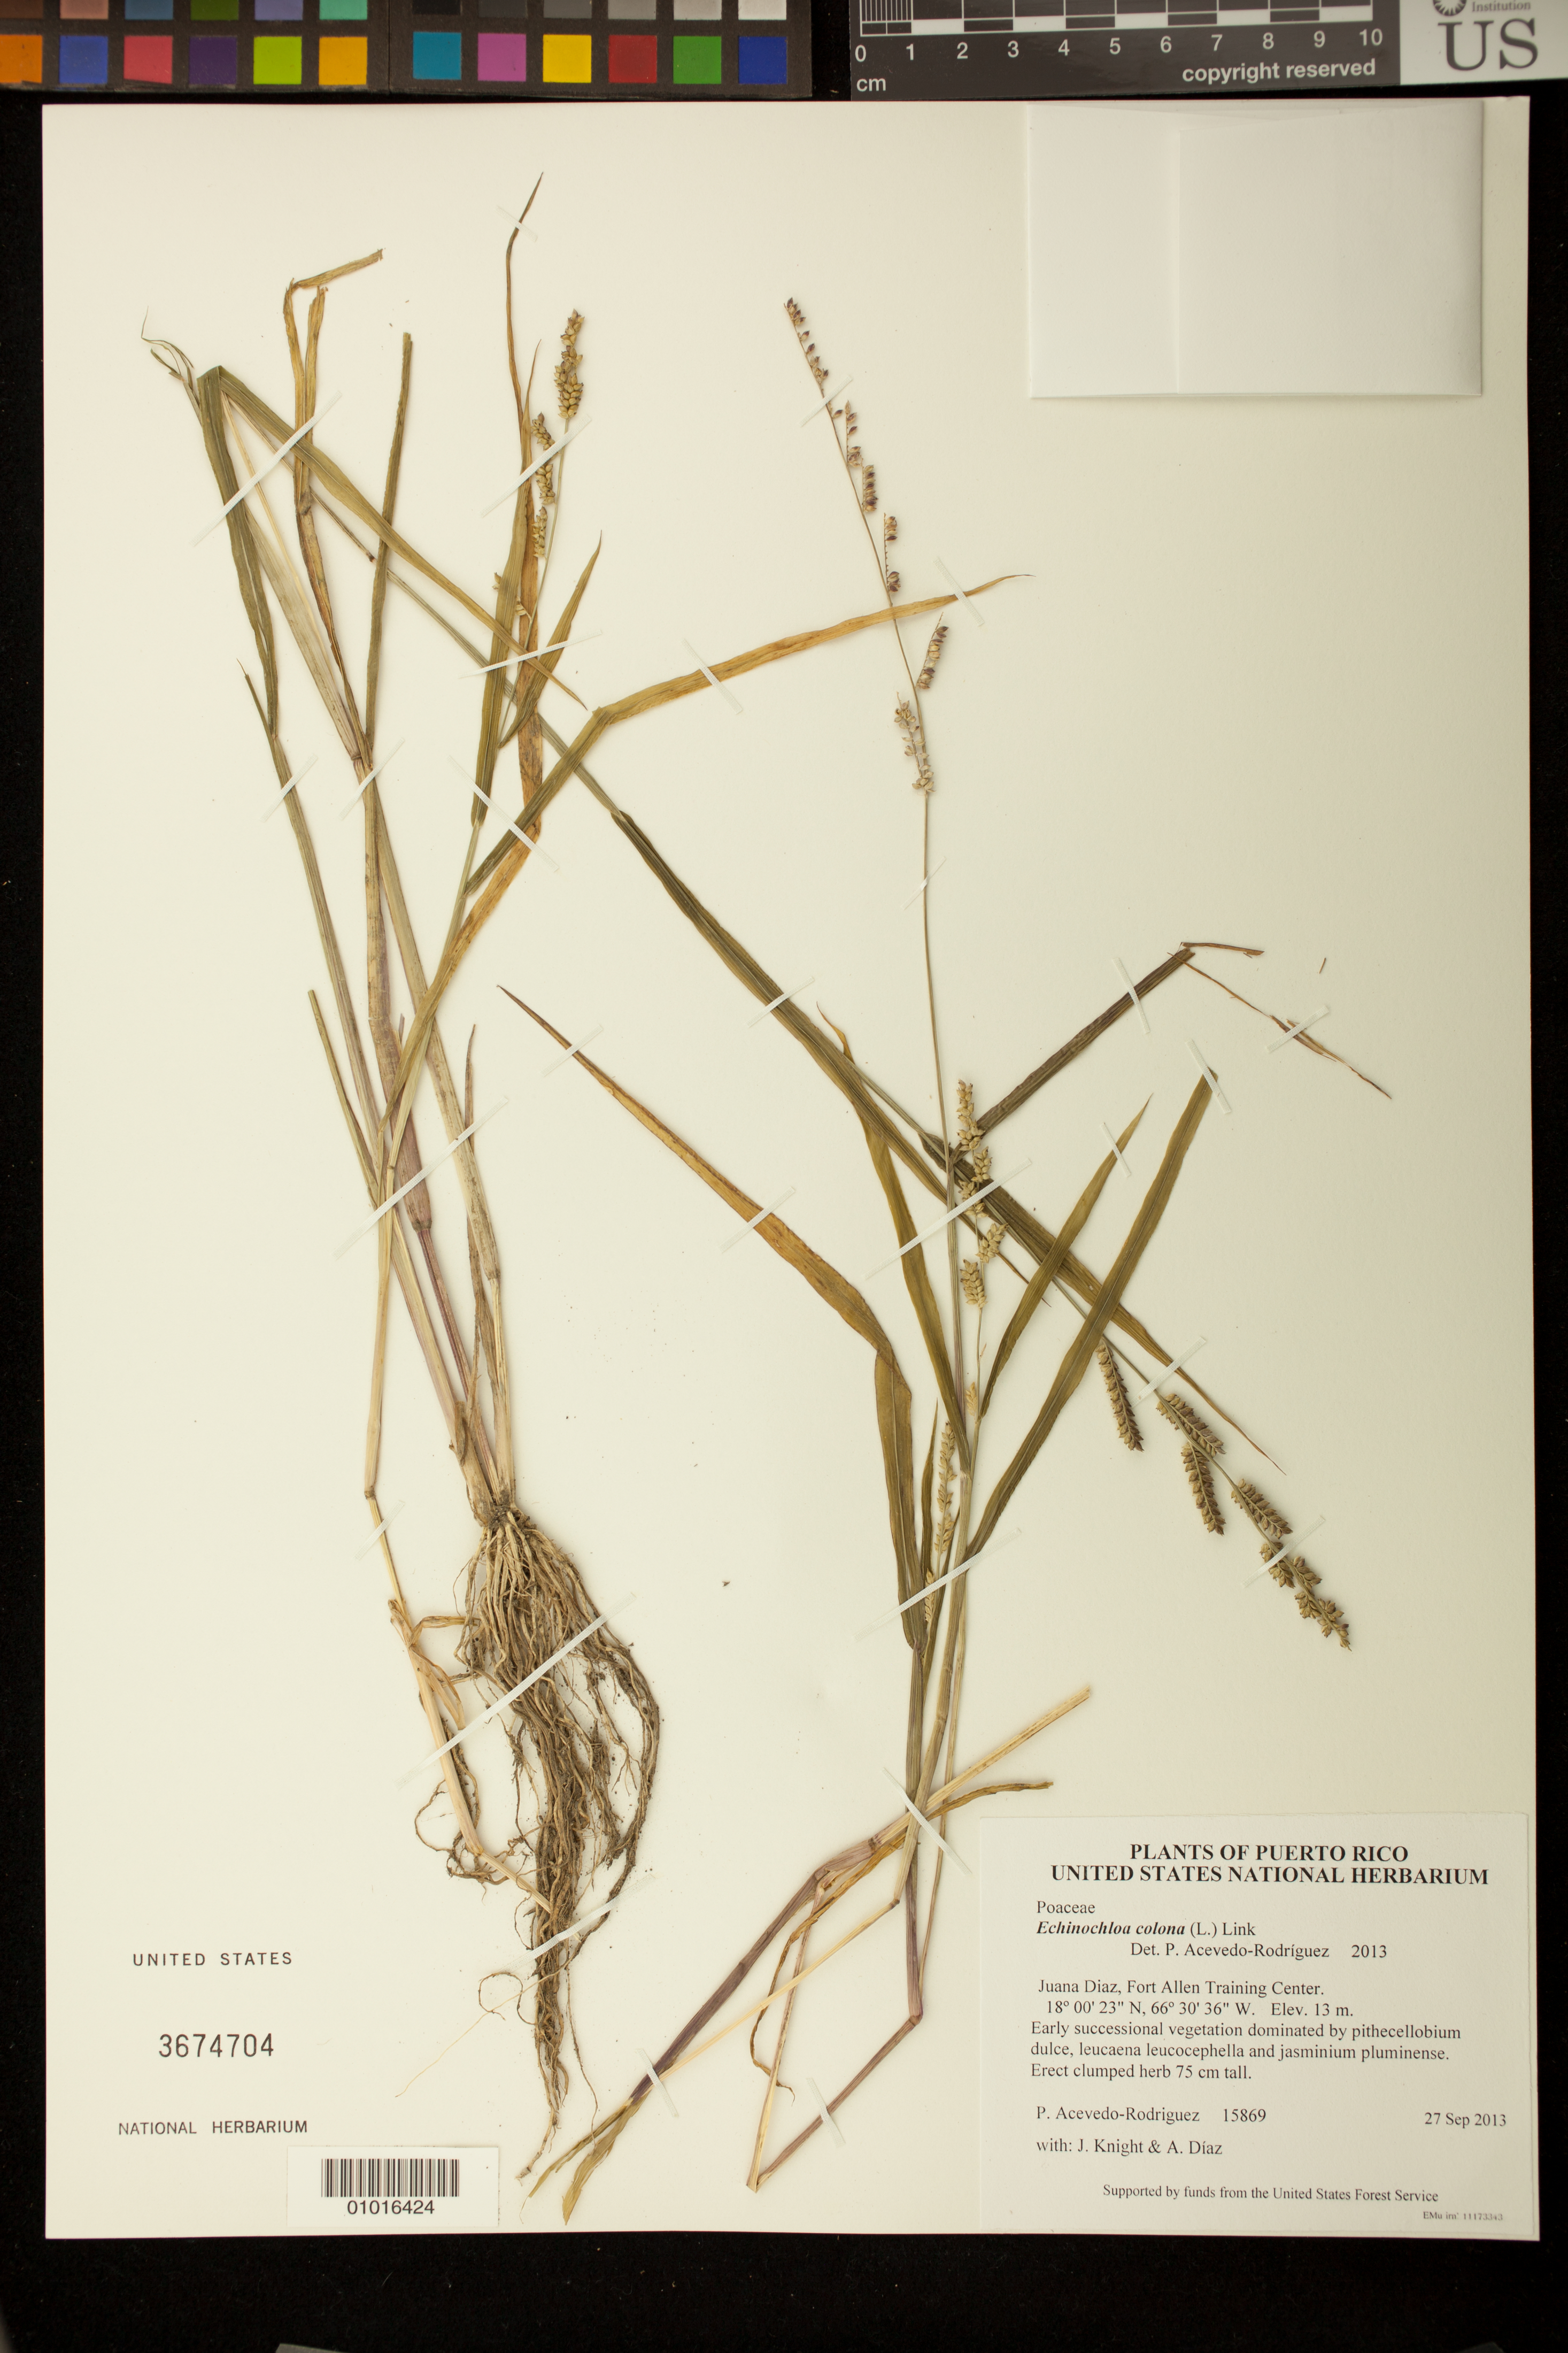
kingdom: Plantae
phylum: Tracheophyta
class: Liliopsida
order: Poales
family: Poaceae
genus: Echinochloa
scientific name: Echinochloa colona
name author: (L.) Link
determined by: Acevedo-Rodríguez, P., (BOT), Smithsonian Institution - National Museum of Natural History (UNITED STATES)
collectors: P. Acevedo-Rodr., J. Knight & A. Díaz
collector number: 15869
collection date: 2013-09-27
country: Puerto Rico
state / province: Juana Diaz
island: Puerto Rico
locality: Fort Allen Training Center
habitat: Early successional vegetation dominated by pithecellobium dulce, leucaena leucocephella and jasminium pluminense.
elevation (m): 13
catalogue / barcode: US 3674704